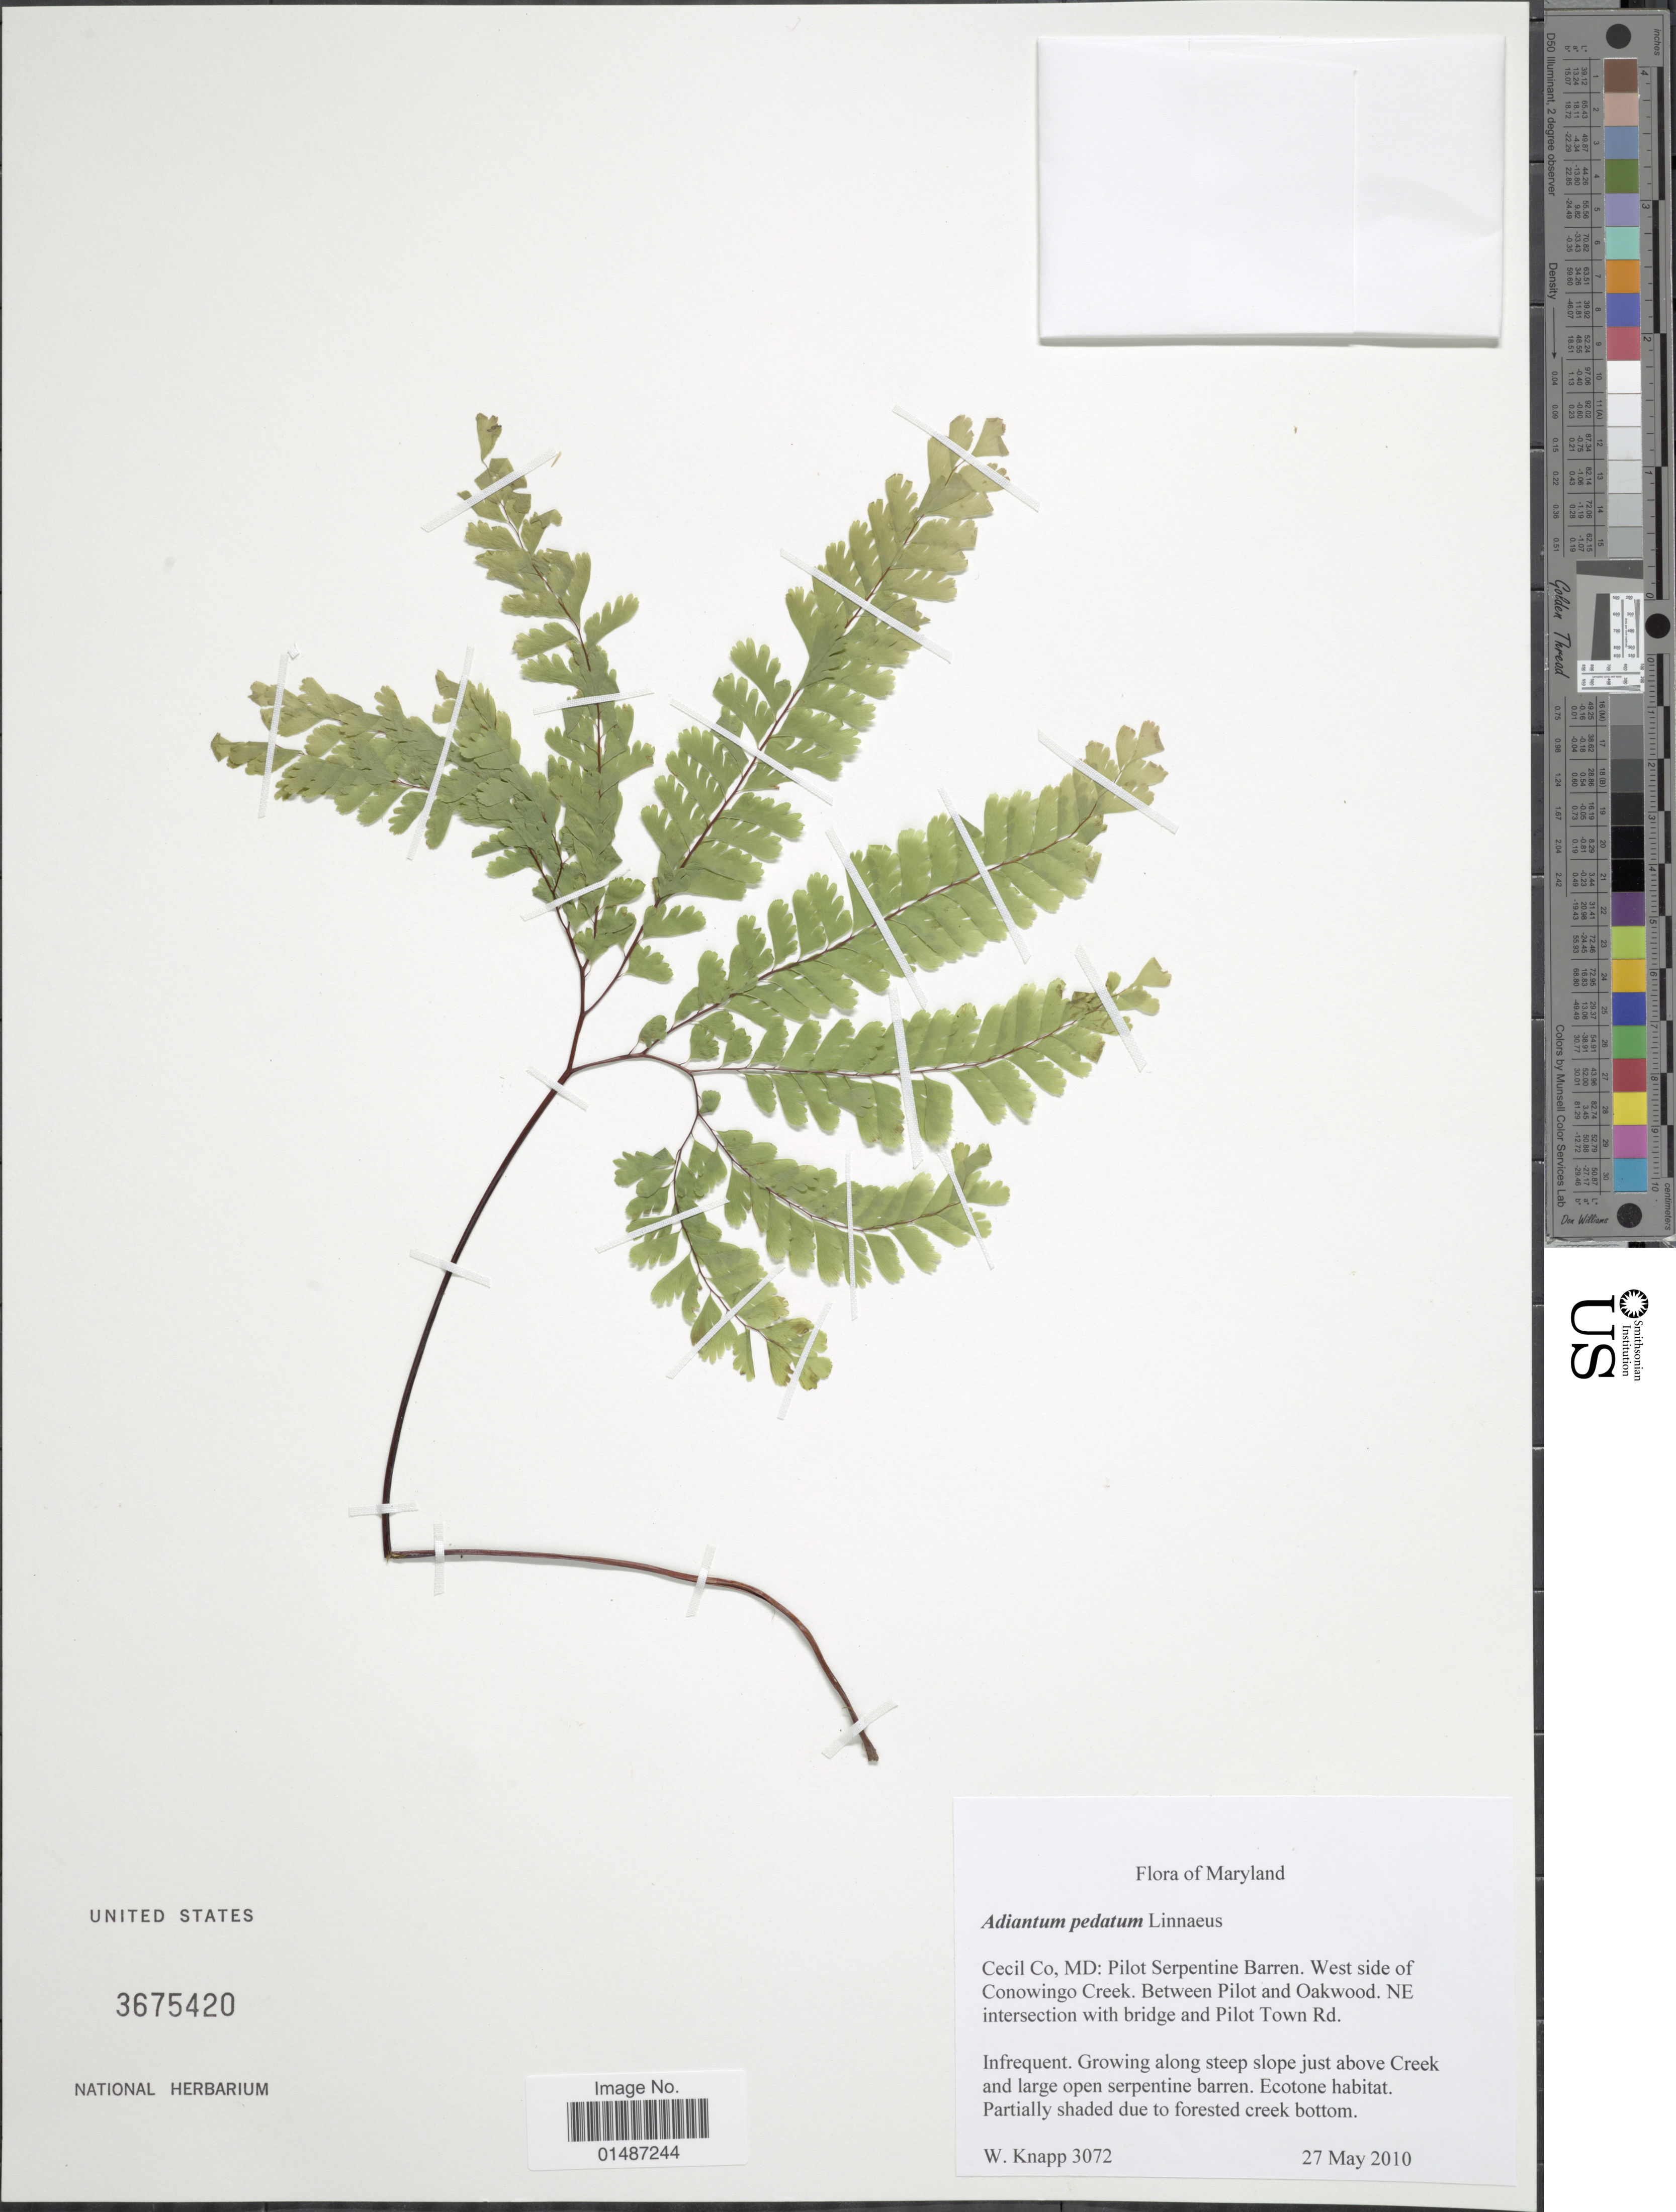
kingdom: Plantae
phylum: Tracheophyta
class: Polypodiopsida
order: Polypodiales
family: Pteridaceae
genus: Adiantum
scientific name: Adiantum pedatum var. pedatum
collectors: W. Knapp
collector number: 3072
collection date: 2010-05-27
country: United States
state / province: Maryland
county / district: Cecil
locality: Cecil Co, MD: Pilot Serpentine Barren. West side of Conowingo Creek. Between Pilot and Oakwood. NE intersection with bridge and Pilot Town Rd.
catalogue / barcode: US 3675420